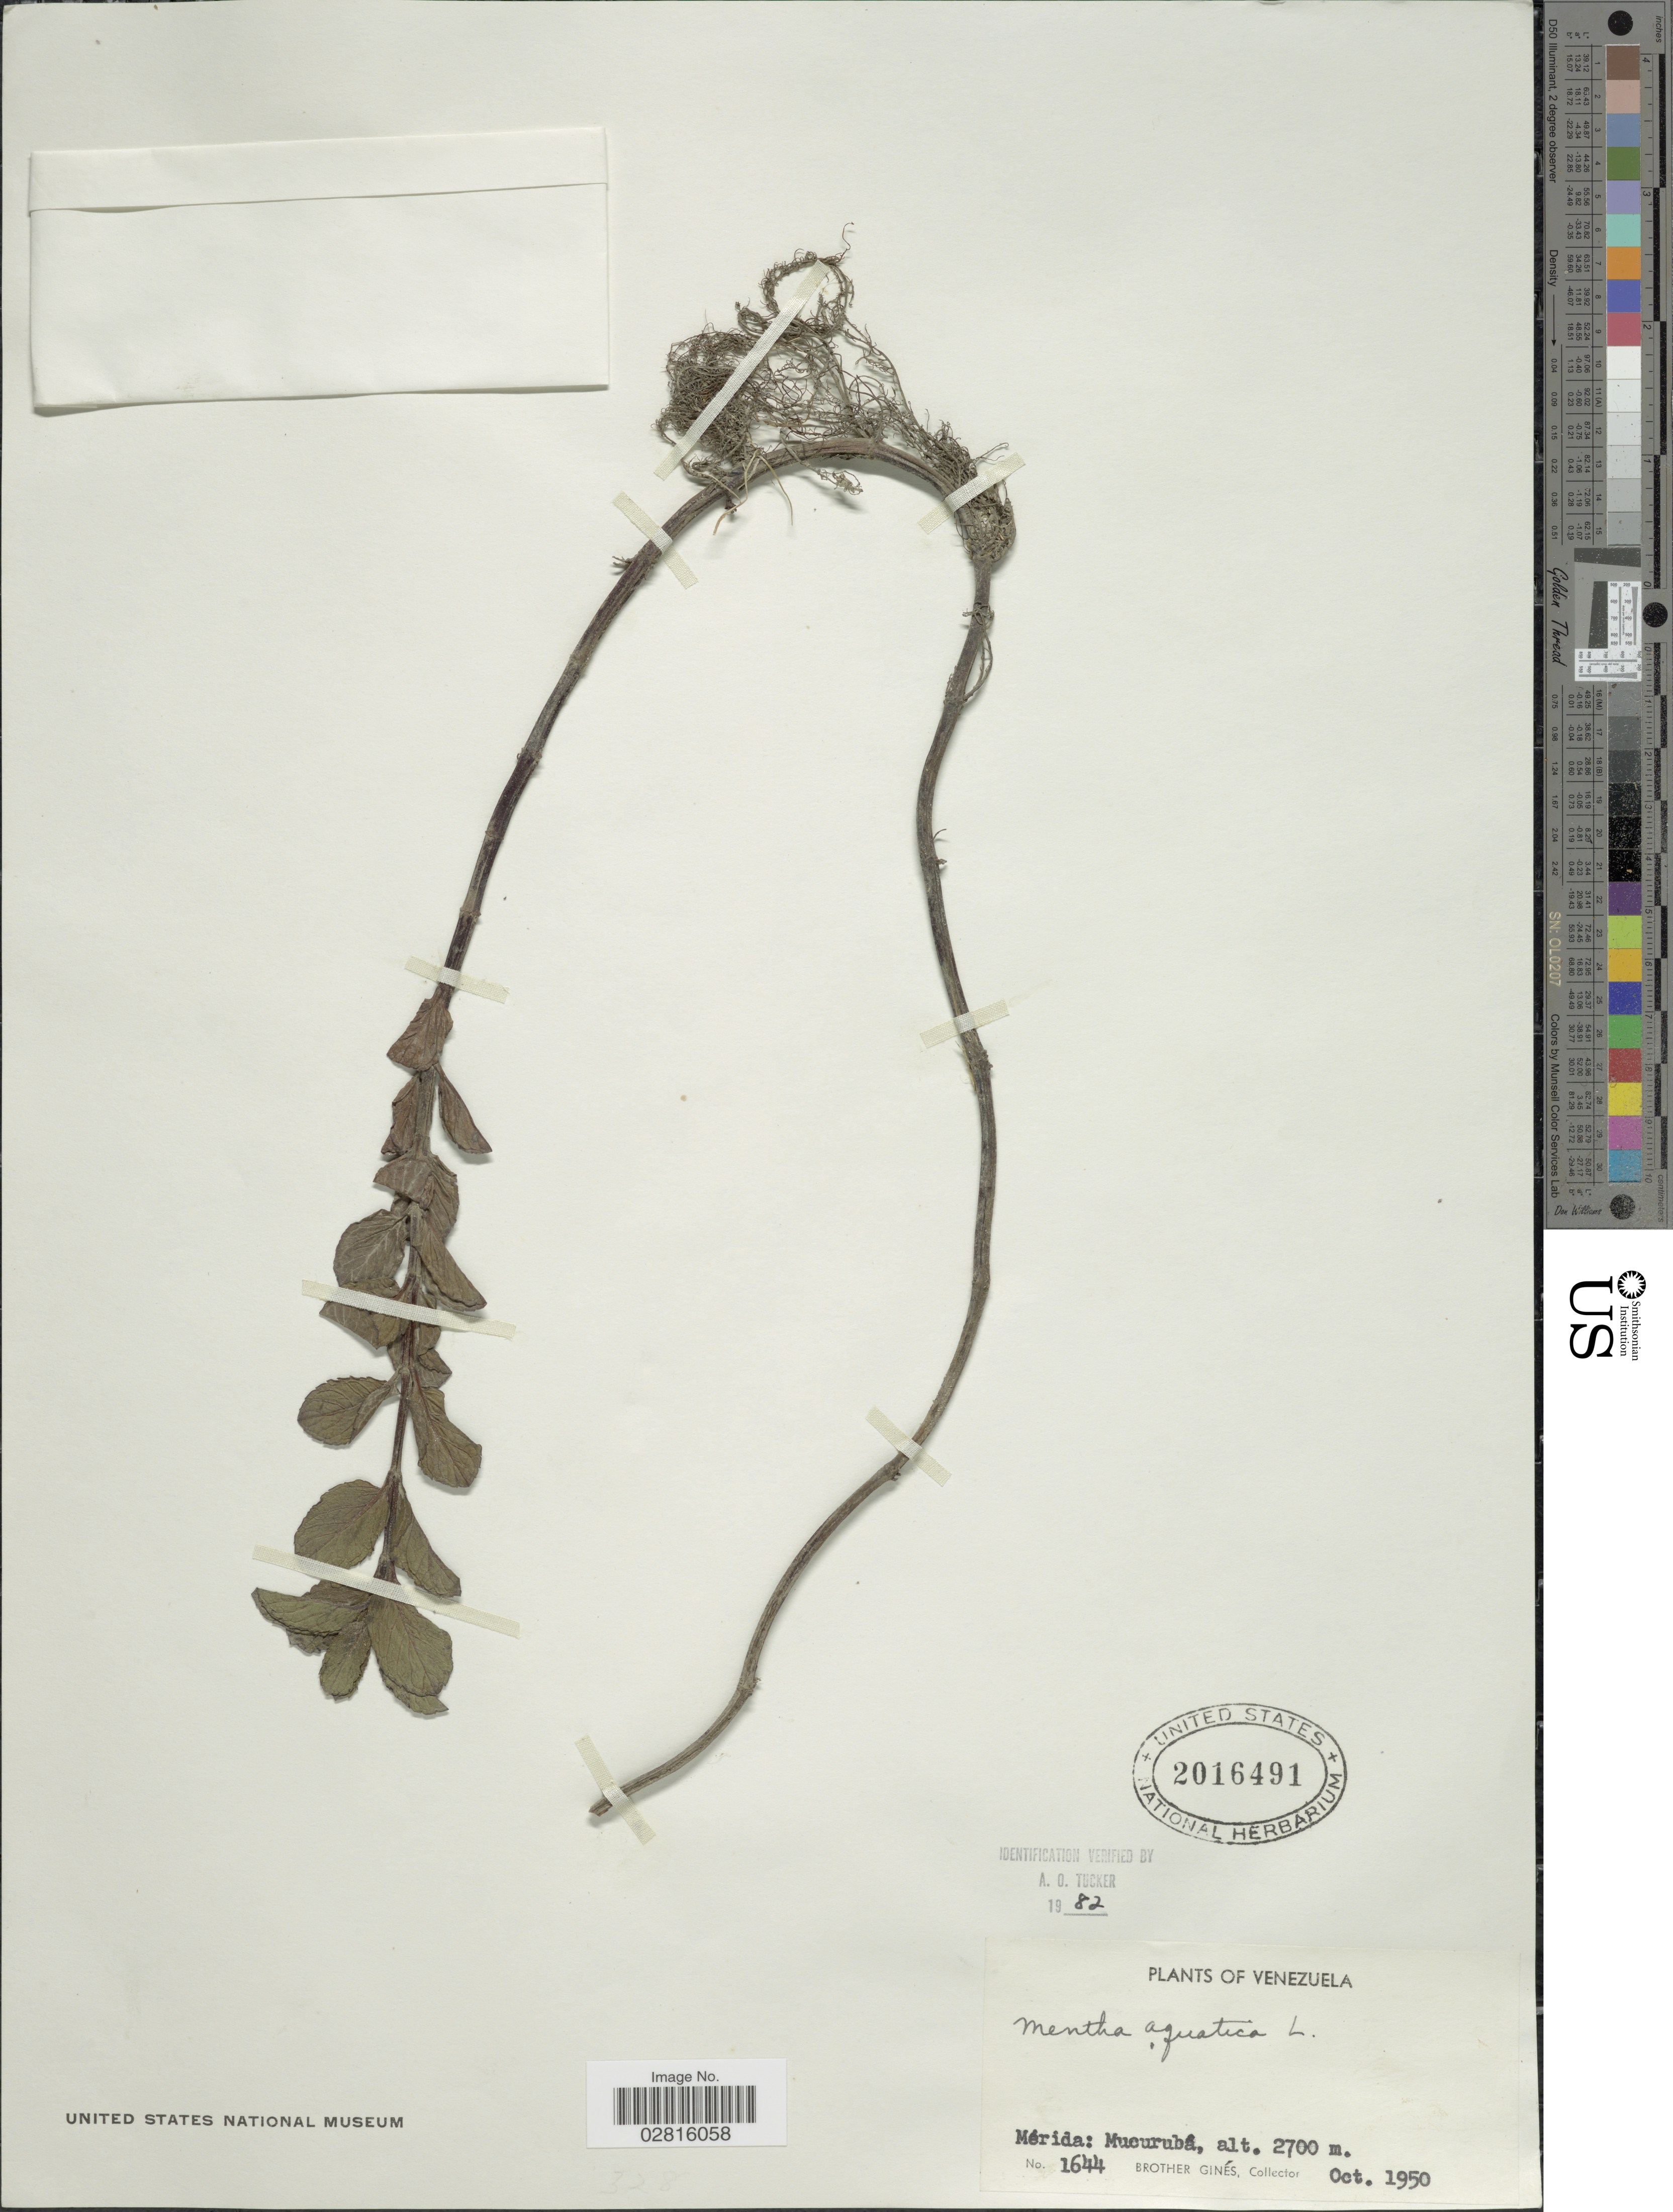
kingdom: Plantae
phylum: Tracheophyta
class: Magnoliopsida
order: Lamiales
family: Lamiaceae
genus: Mentha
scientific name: Mentha aquatica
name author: L.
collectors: Bro. Gines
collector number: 1644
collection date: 1950-10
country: Venezuela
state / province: Mérida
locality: Mérida: Mucurubâ.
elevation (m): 2700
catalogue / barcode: US 2016491